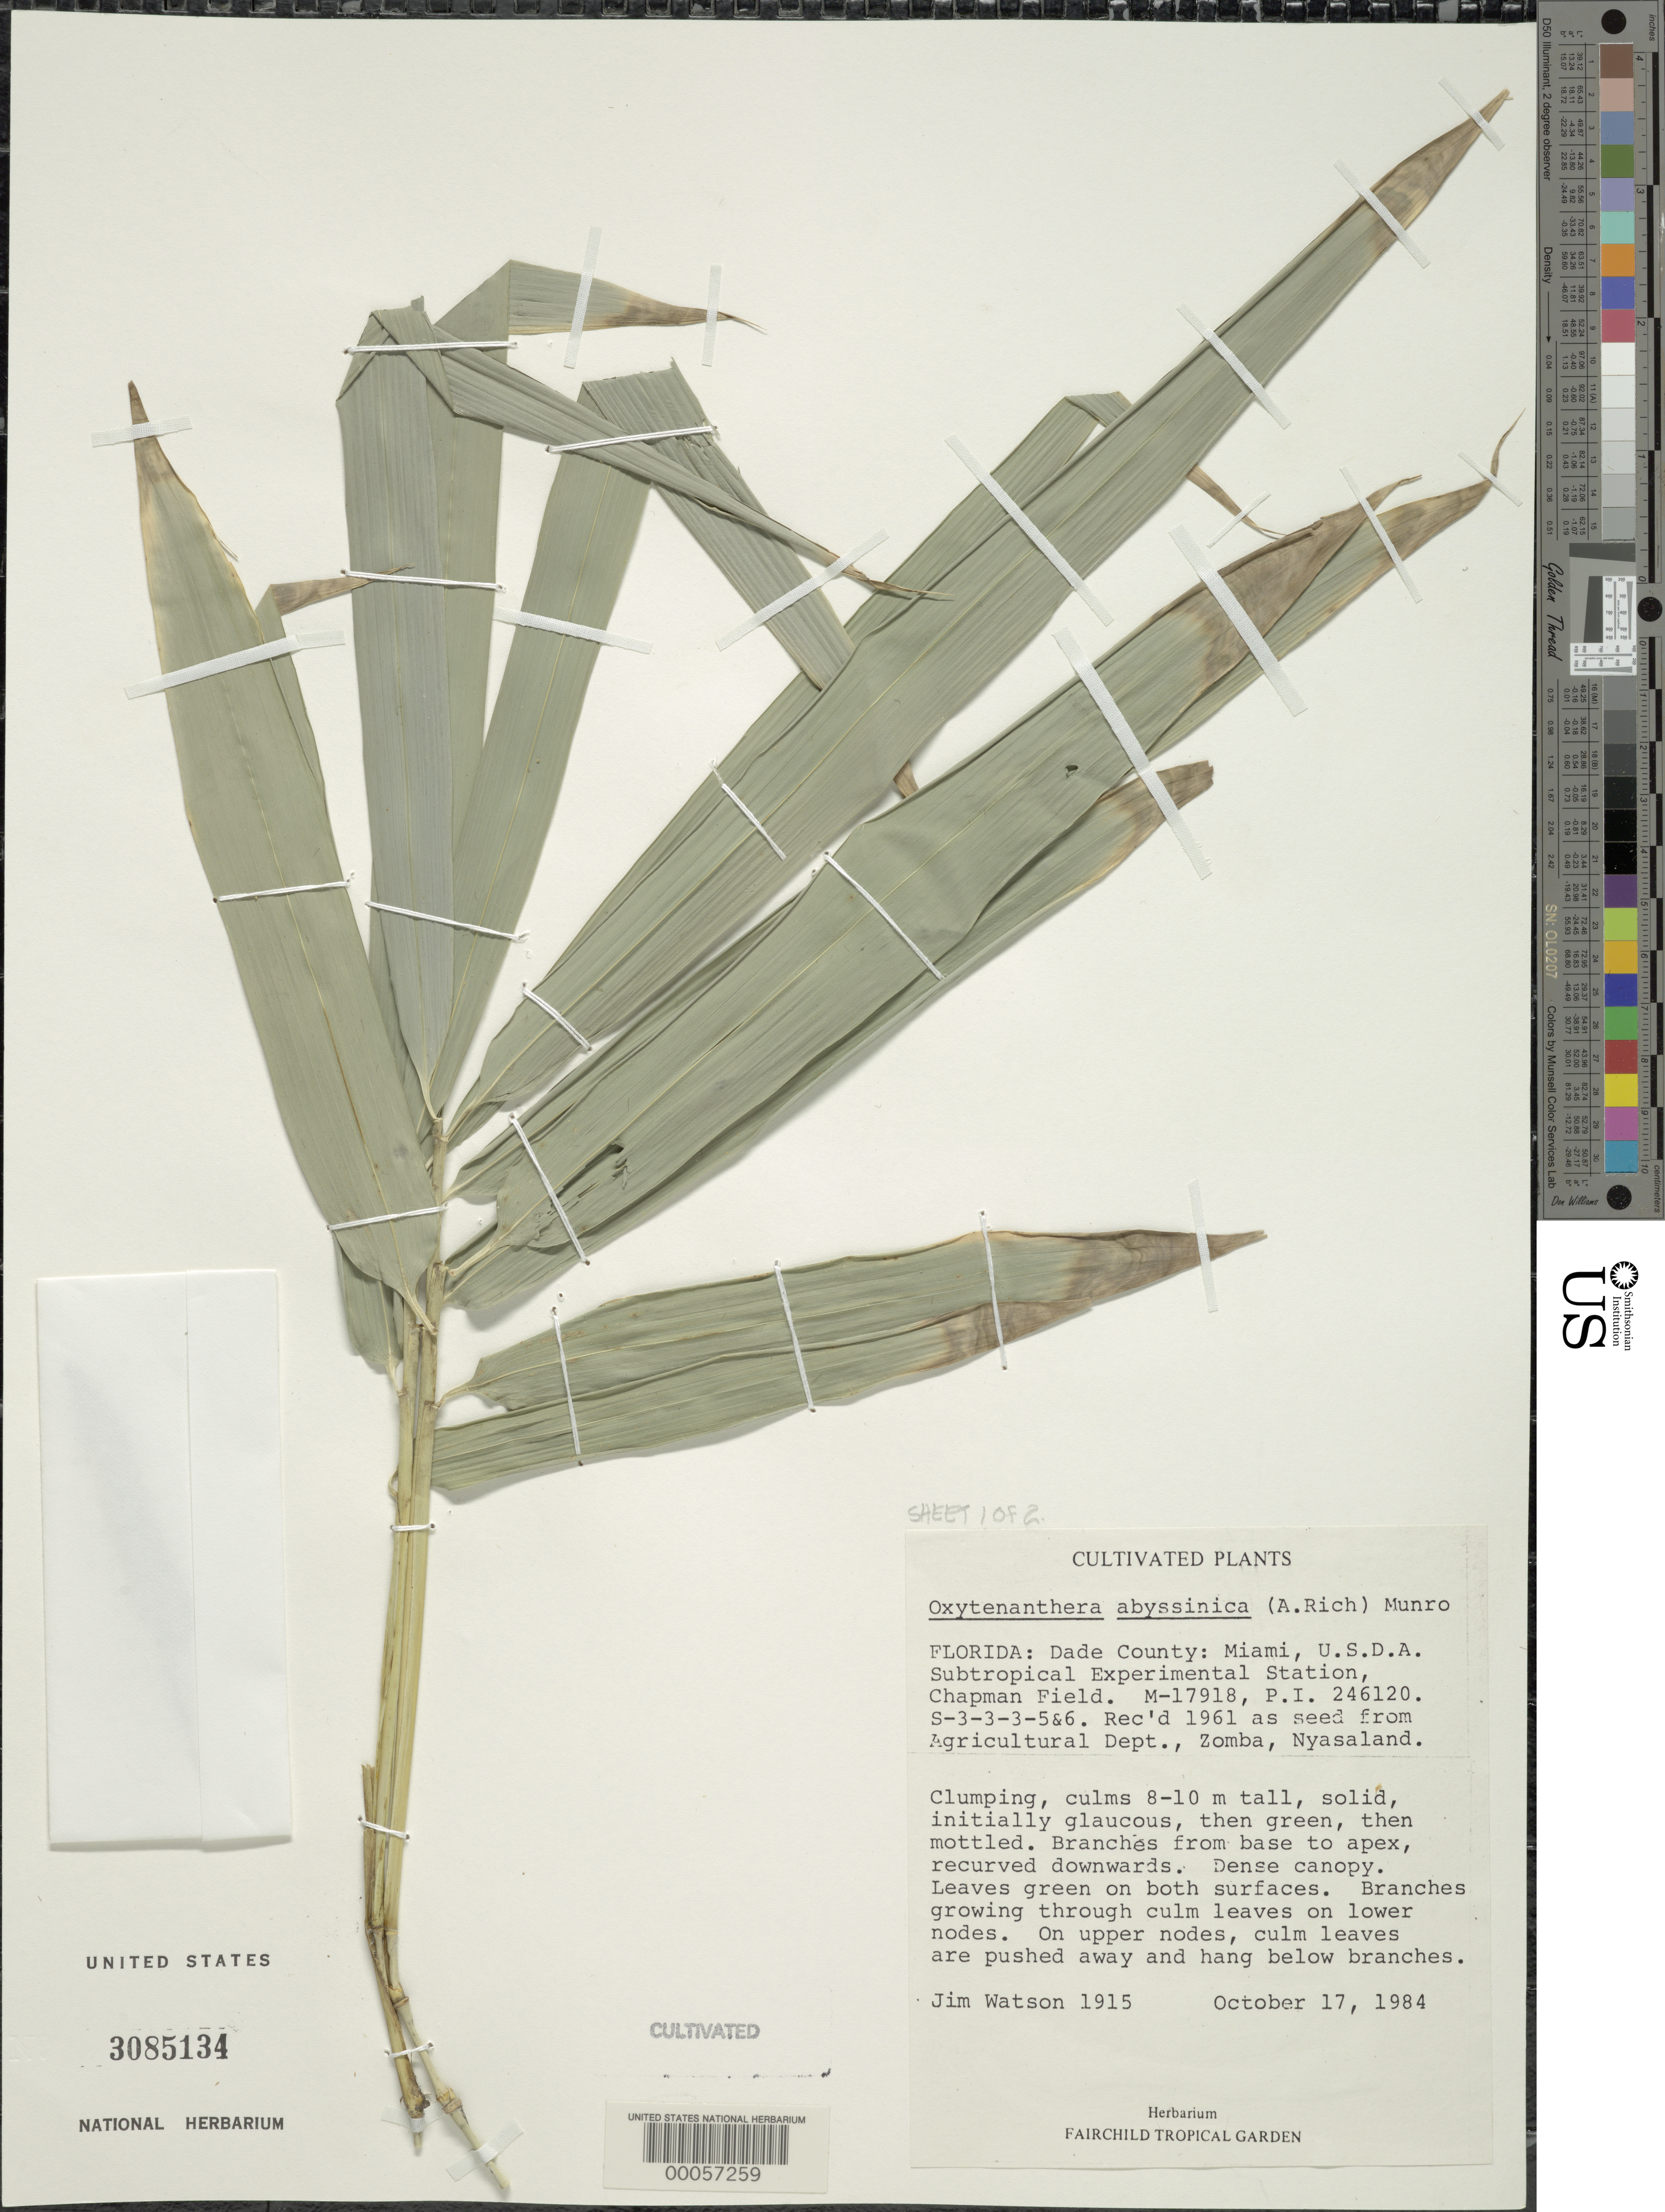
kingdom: Plantae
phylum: Tracheophyta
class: Liliopsida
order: Poales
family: Poaceae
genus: Oxytenanthera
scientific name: Oxytenanthera abyssinica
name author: (A. Rich.) Munro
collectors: J. Watson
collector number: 1915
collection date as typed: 17 Oct 1984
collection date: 1984-10-17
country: United States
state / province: Florida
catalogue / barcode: US 3085134